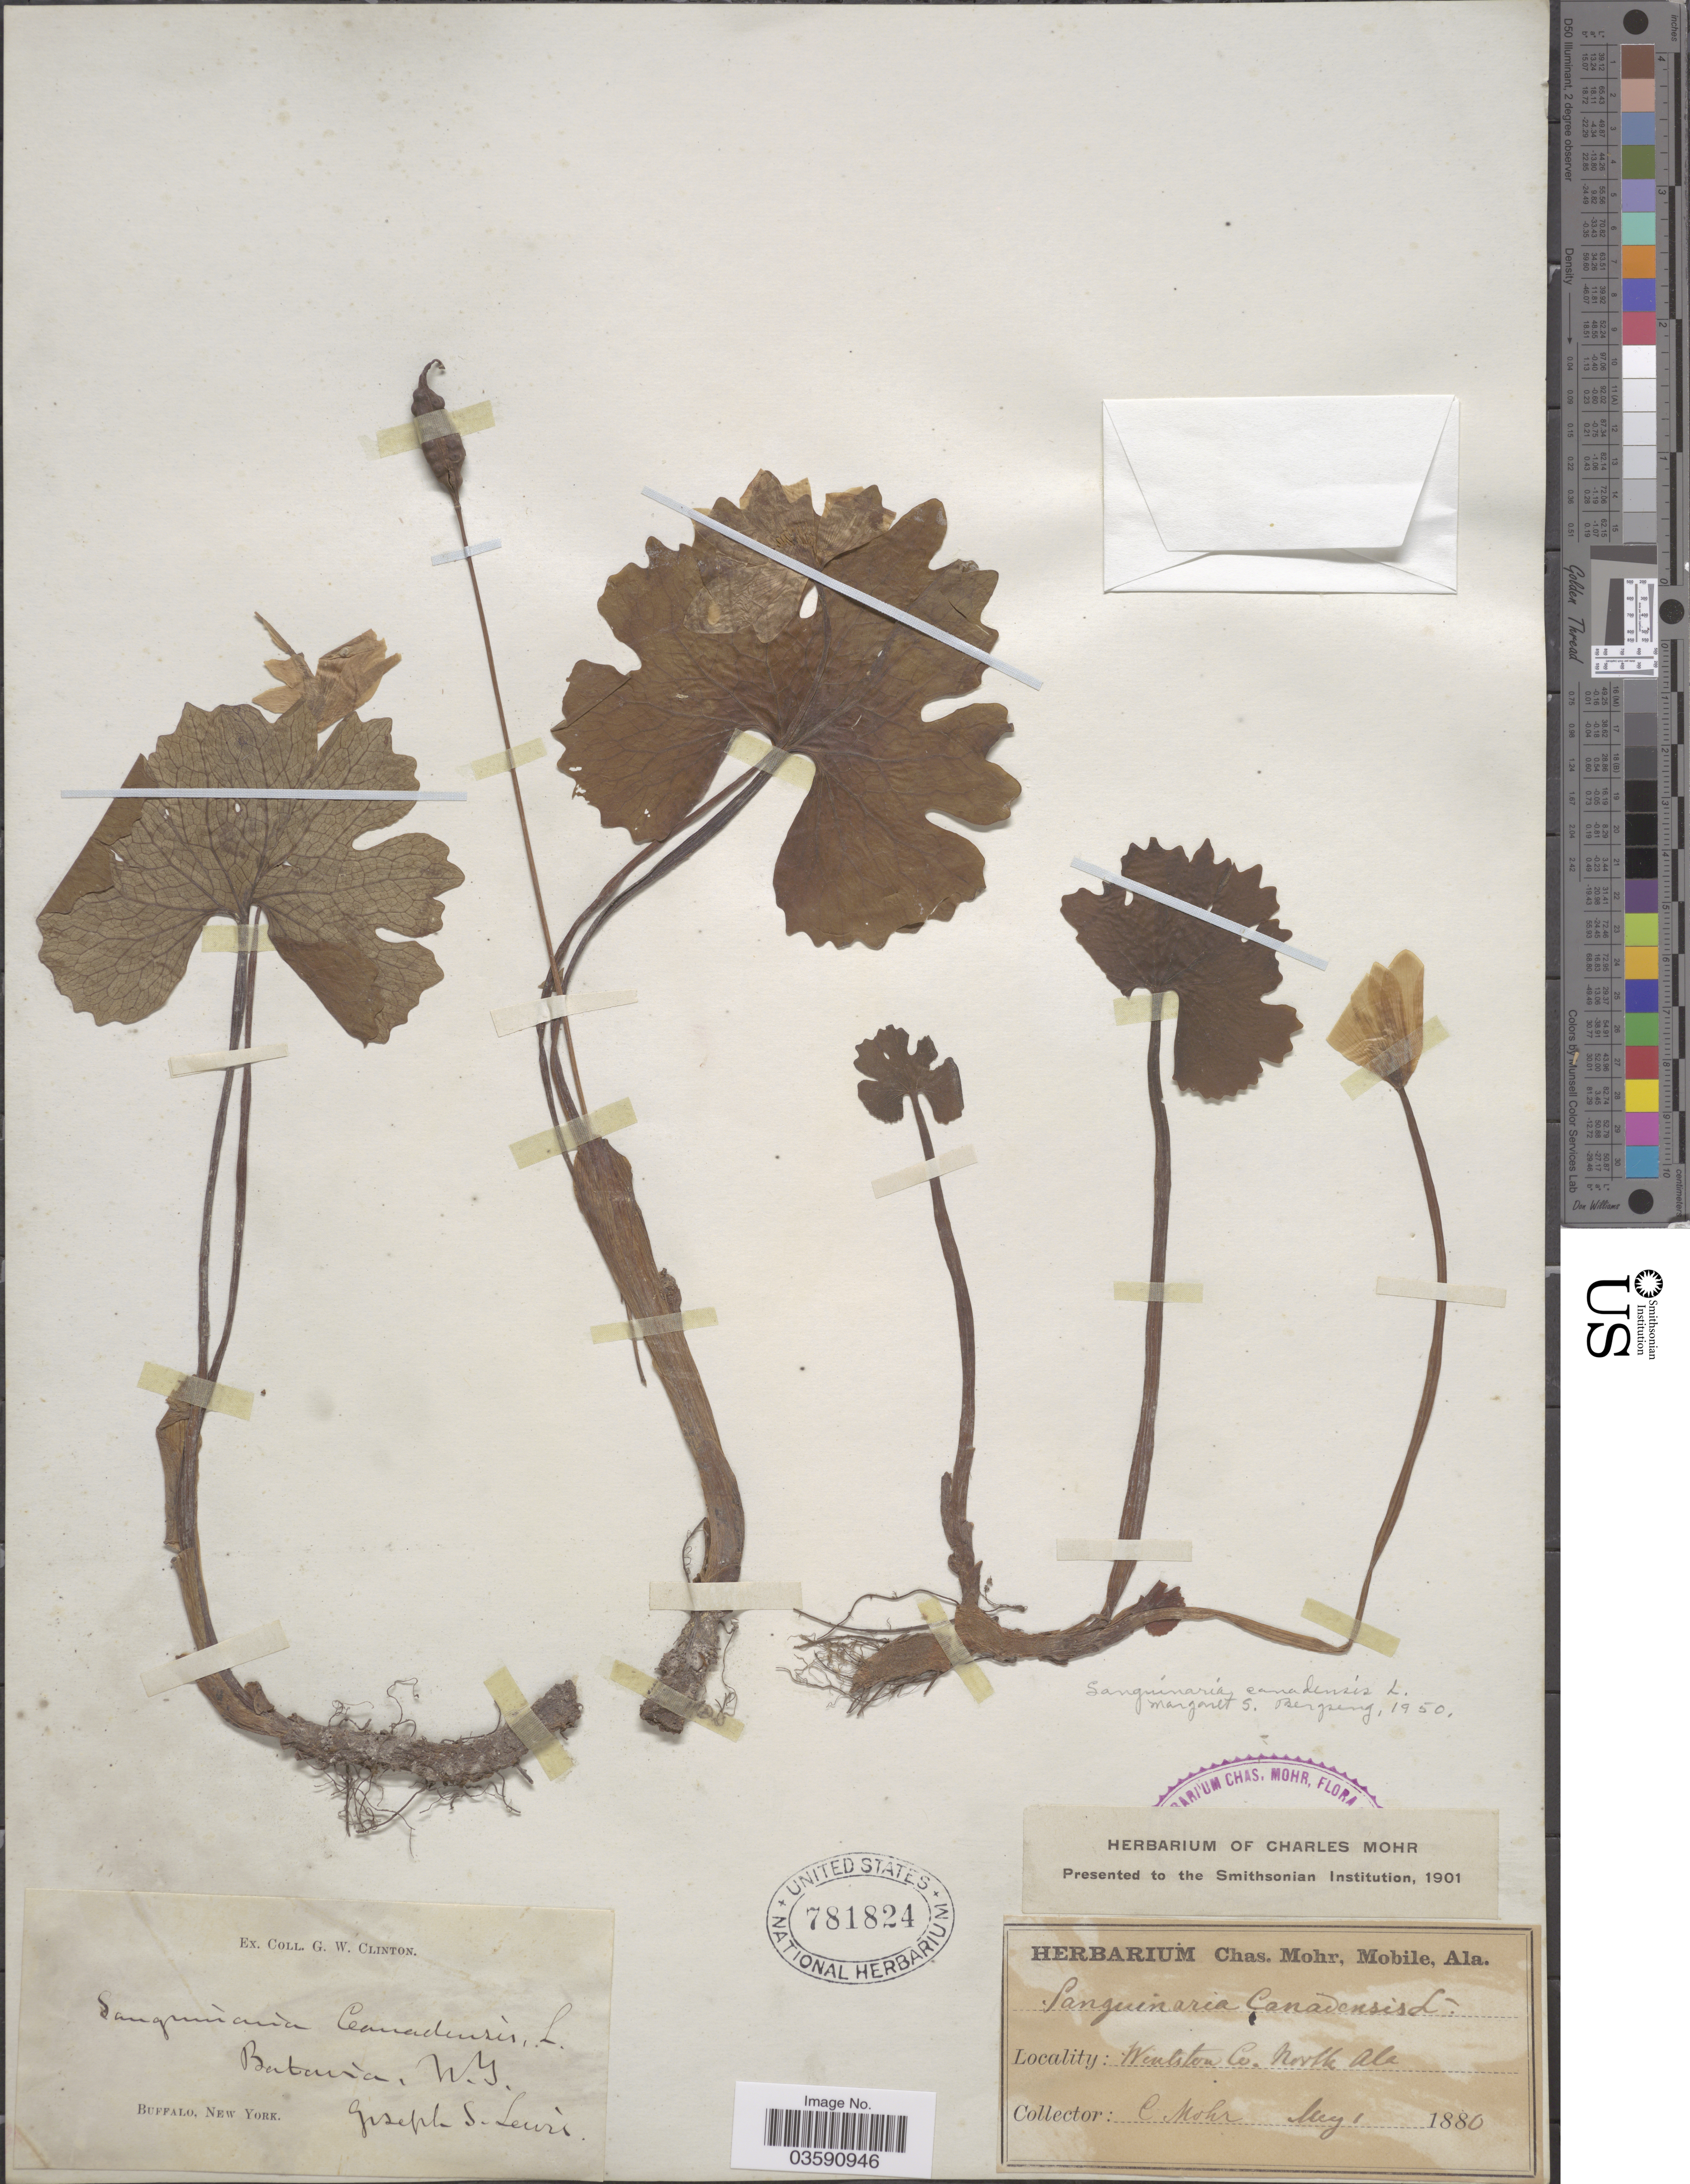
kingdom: Plantae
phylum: Tracheophyta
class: Magnoliopsida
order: Ranunculales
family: Papaveraceae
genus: Sanguinaria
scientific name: Sanguinaria canadensis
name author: L.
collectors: Mohr, C. T. (herbarium)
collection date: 1880-05-01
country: United States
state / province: Alabama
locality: Wintston Co. North Ala.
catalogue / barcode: US 781824